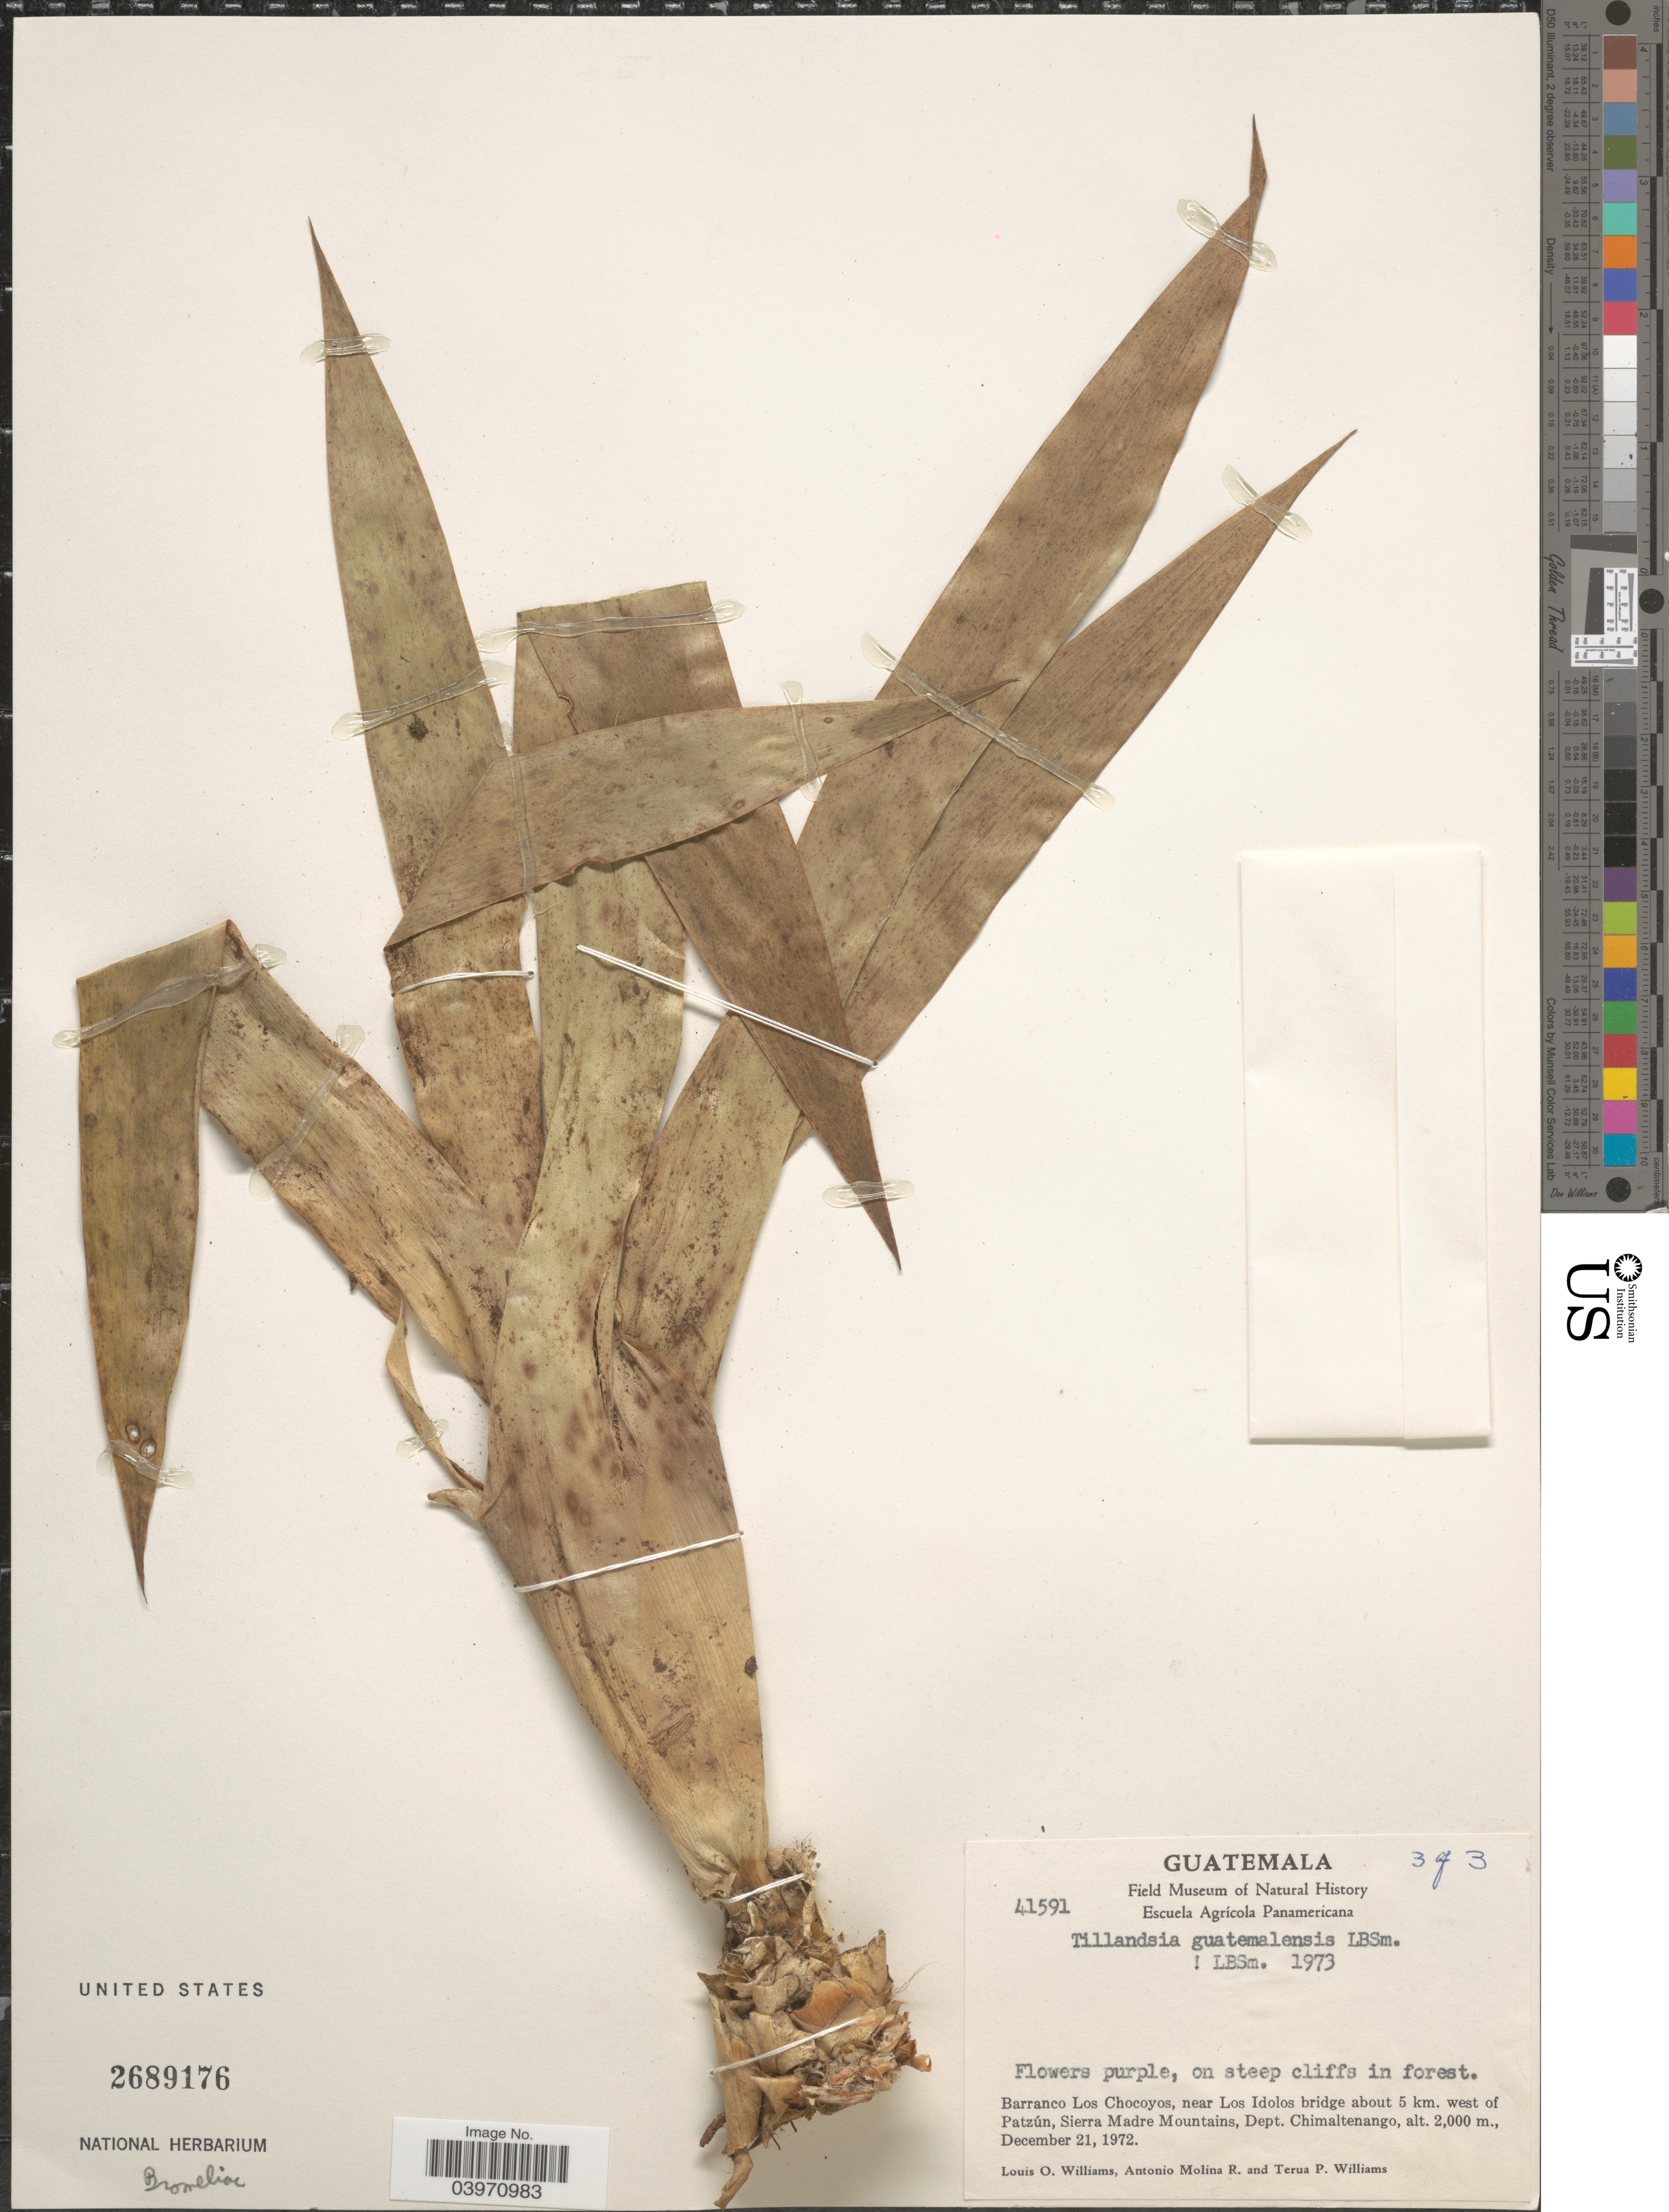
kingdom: Plantae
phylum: Tracheophyta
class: Liliopsida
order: Poales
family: Bromeliaceae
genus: Tillandsia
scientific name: Tillandsia guatemalensis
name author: L.B. Sm.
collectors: L. O. Williams, A. Molina R. & T. Williams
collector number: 41591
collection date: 1972-12-21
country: Guatemala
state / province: Chimaltenango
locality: Barranco Los Chocoyos, near Los Idolos bridge about 5 km. west of Patzún, Sierra Madre Mountains, Dept. Chimaltenango.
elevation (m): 2000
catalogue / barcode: US 2689176